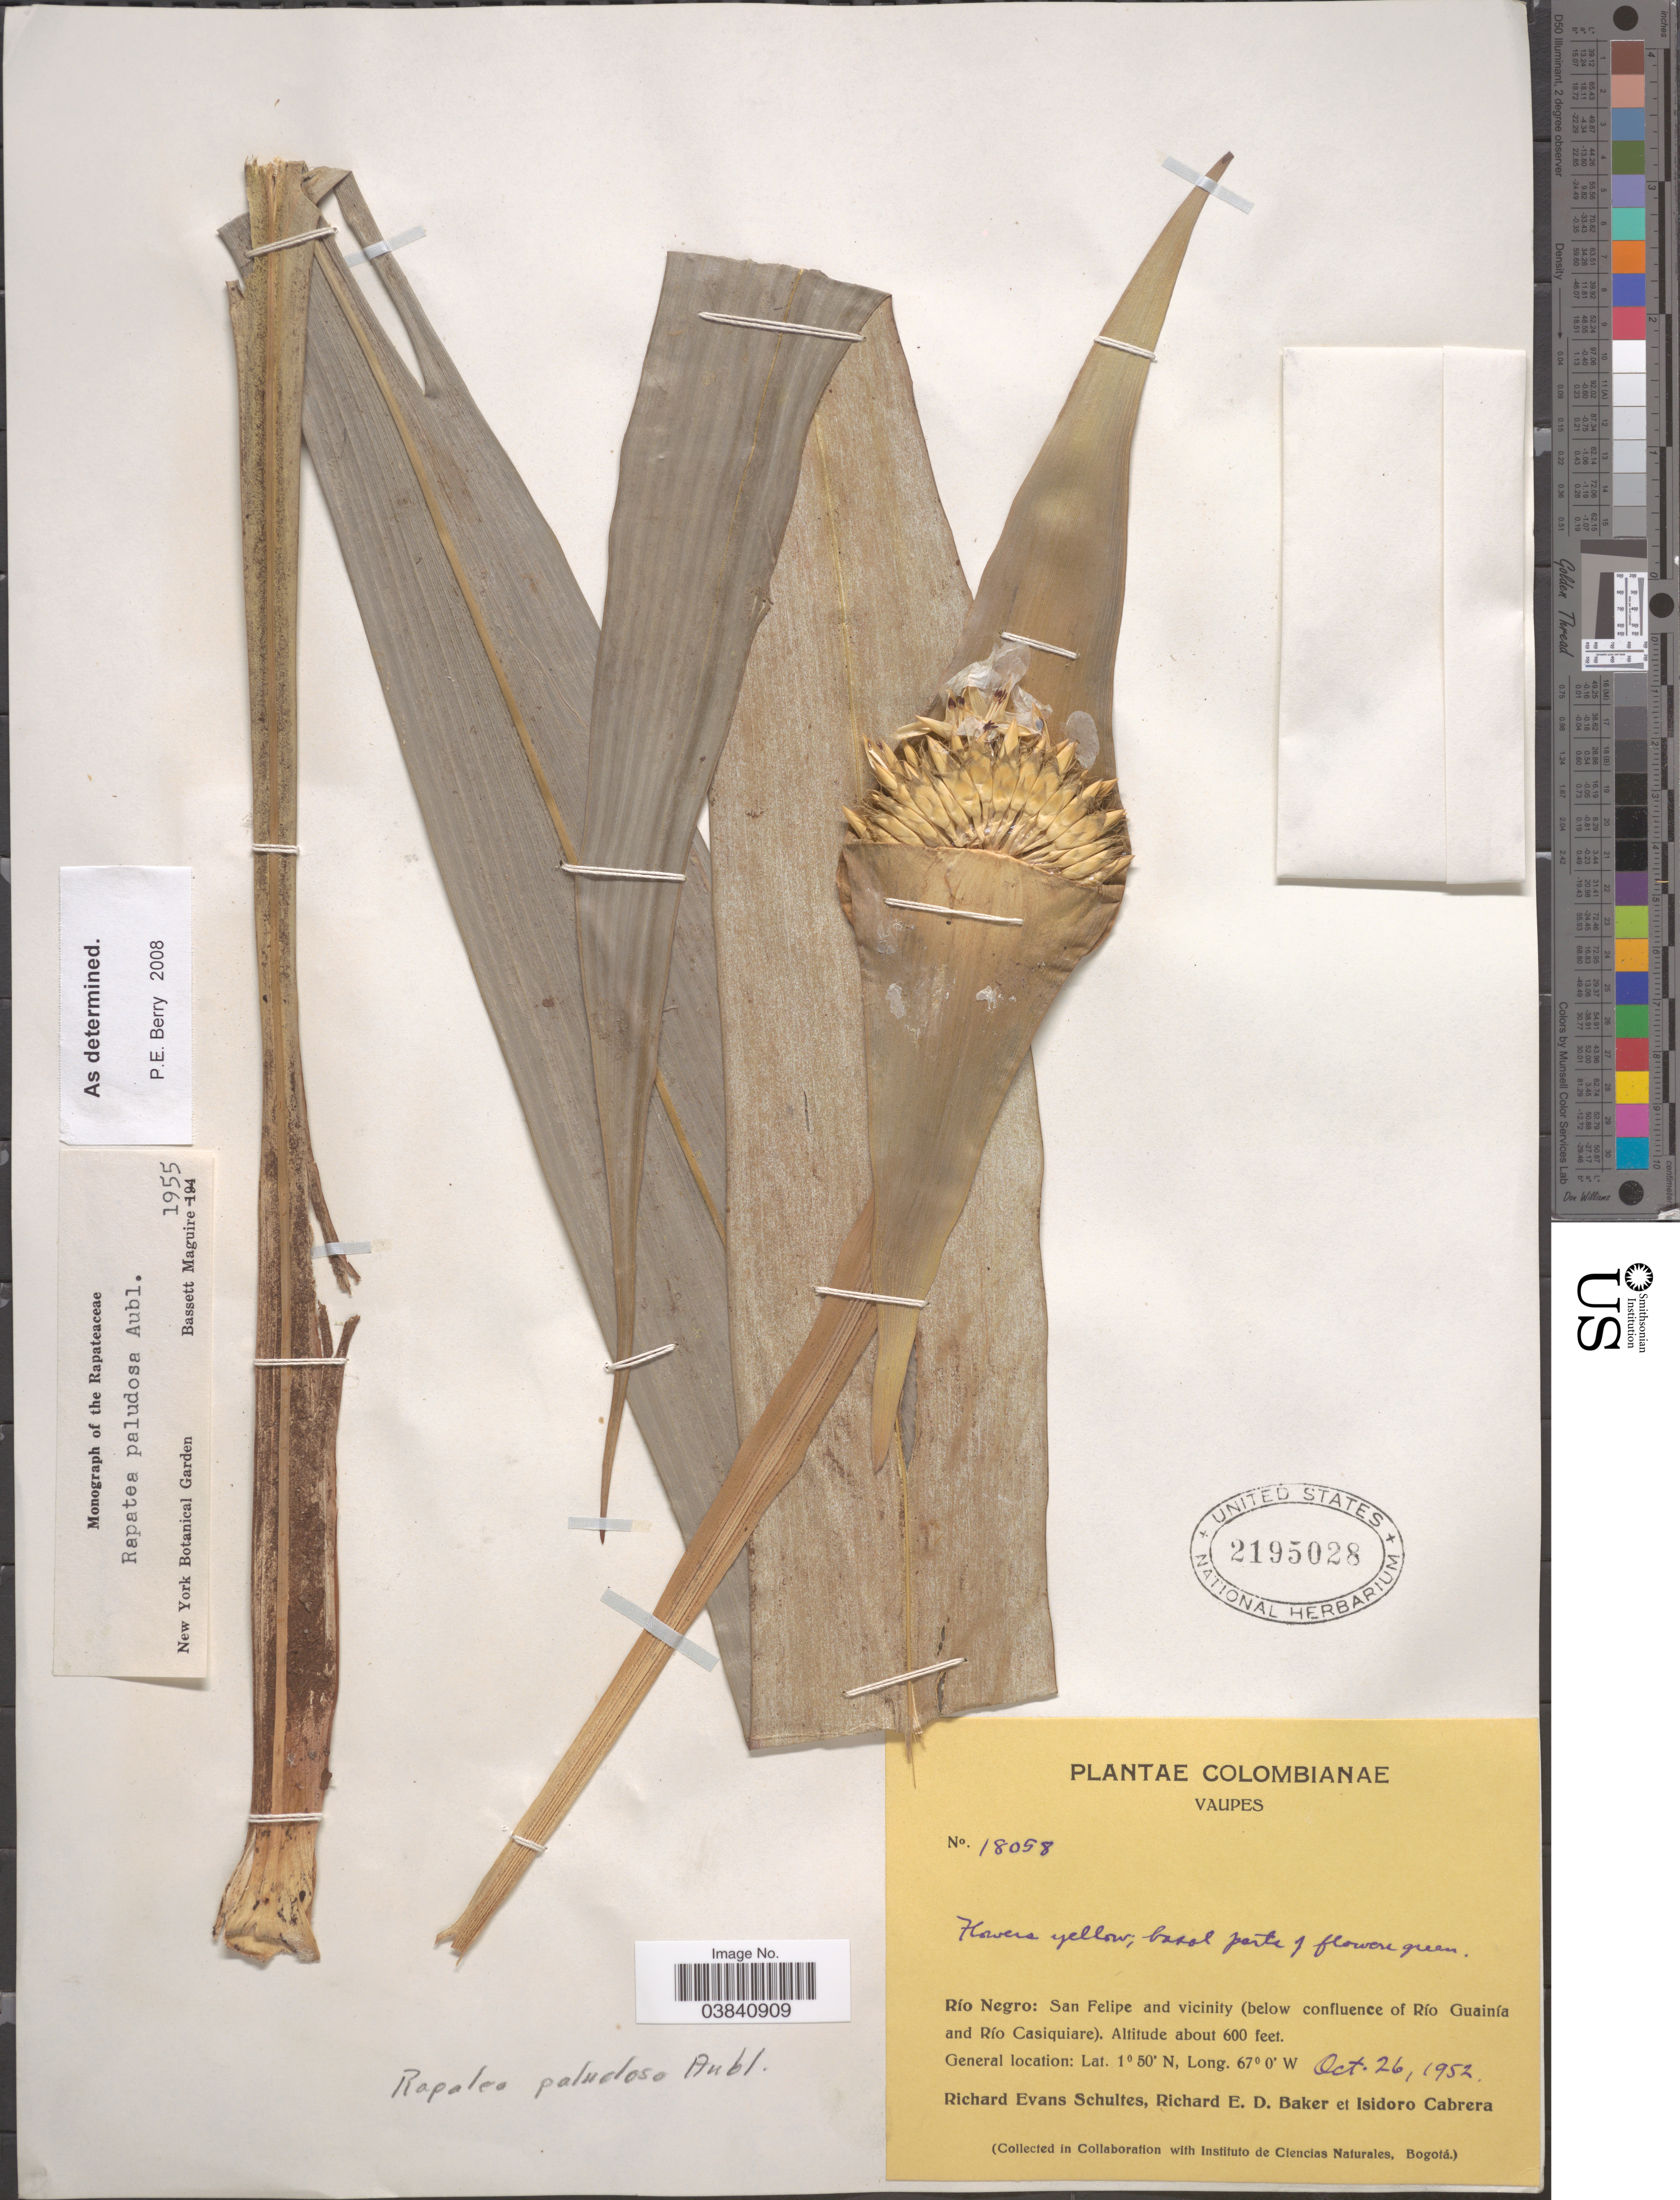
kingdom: Plantae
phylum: Tracheophyta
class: Liliopsida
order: Poales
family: Rapateaceae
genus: Rapatea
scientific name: Rapatea paludosa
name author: Aubl.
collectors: R. E. Schultes, R. E. D. Baker & I. Cabrera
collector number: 18058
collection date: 1952-10-26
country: Colombia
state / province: Vaupés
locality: Río Negro: San Felipe and vicinity (below confluence of Río Guainía and Río Casiquiare).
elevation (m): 183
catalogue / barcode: US 2195028